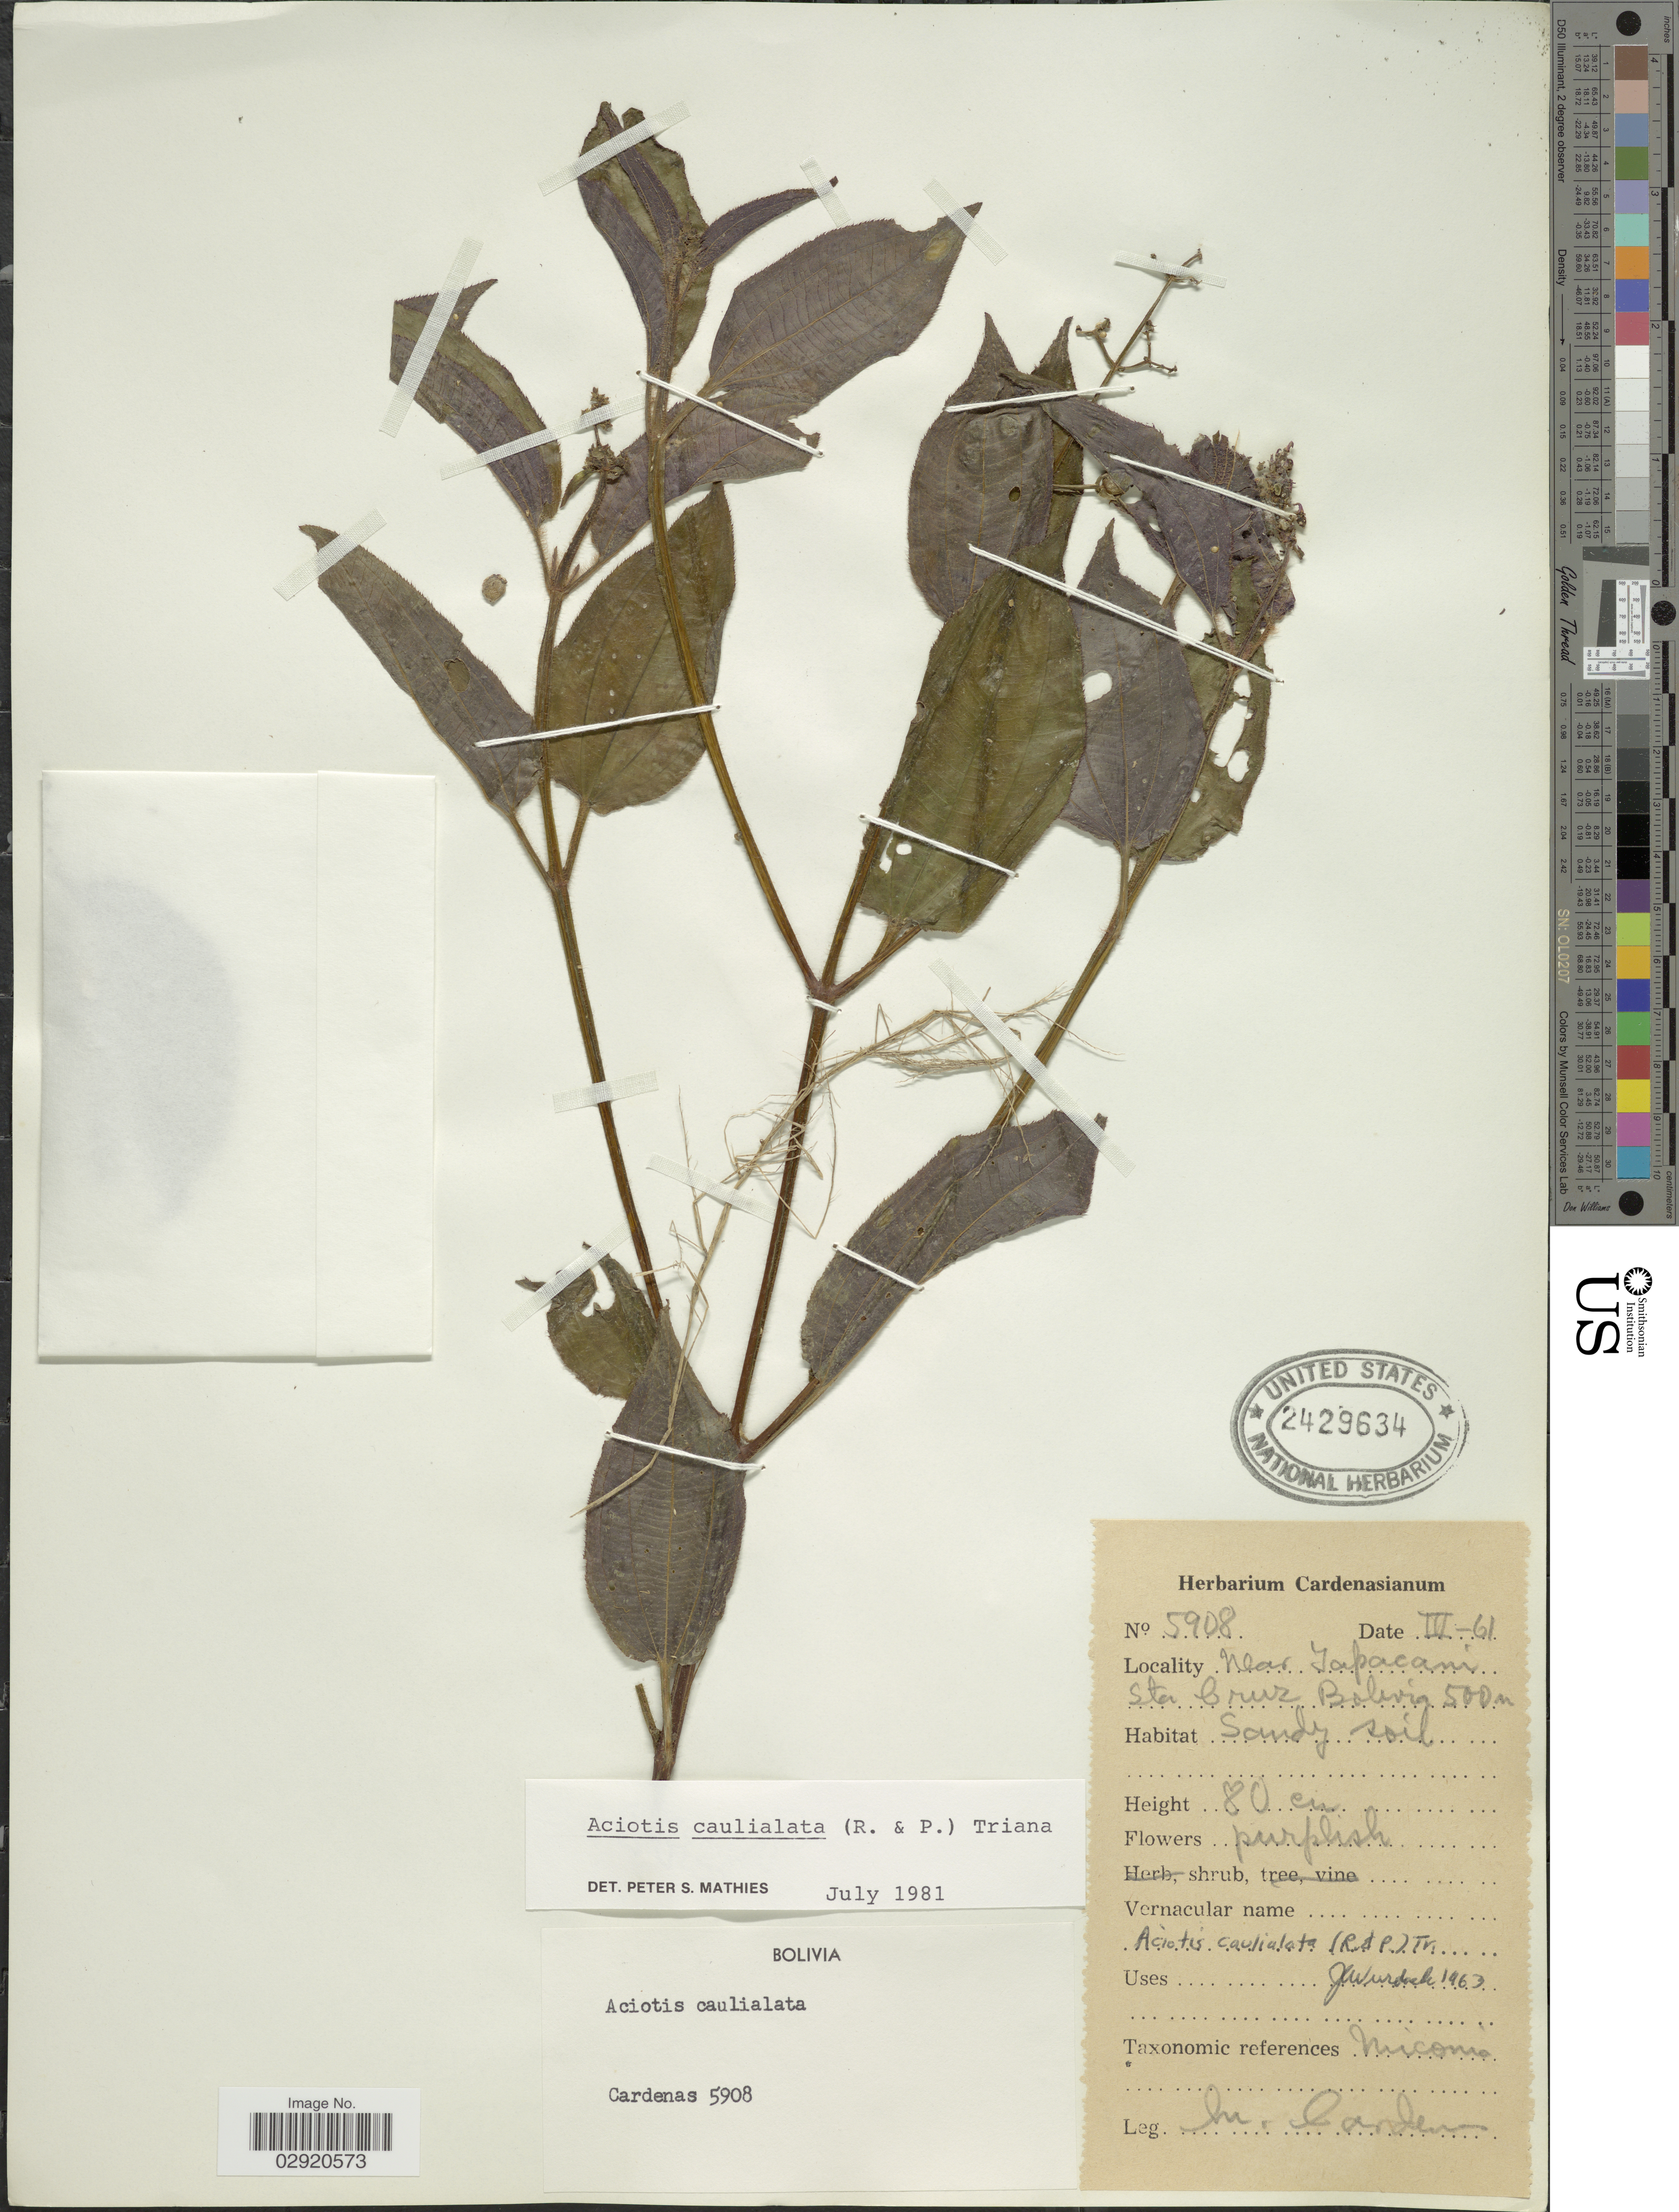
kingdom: Plantae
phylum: Tracheophyta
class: Magnoliopsida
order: Myrtales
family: Melastomataceae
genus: Aciotis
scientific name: Aciotis rubricaulis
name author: (Mart. ex DC.) Triana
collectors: M. Cárdenas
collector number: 5908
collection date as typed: Transcribed d/m/y: /3/61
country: Bolivia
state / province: Santa Cruz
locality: Near Yapacani Sta Cruz.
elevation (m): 500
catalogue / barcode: US 2429634